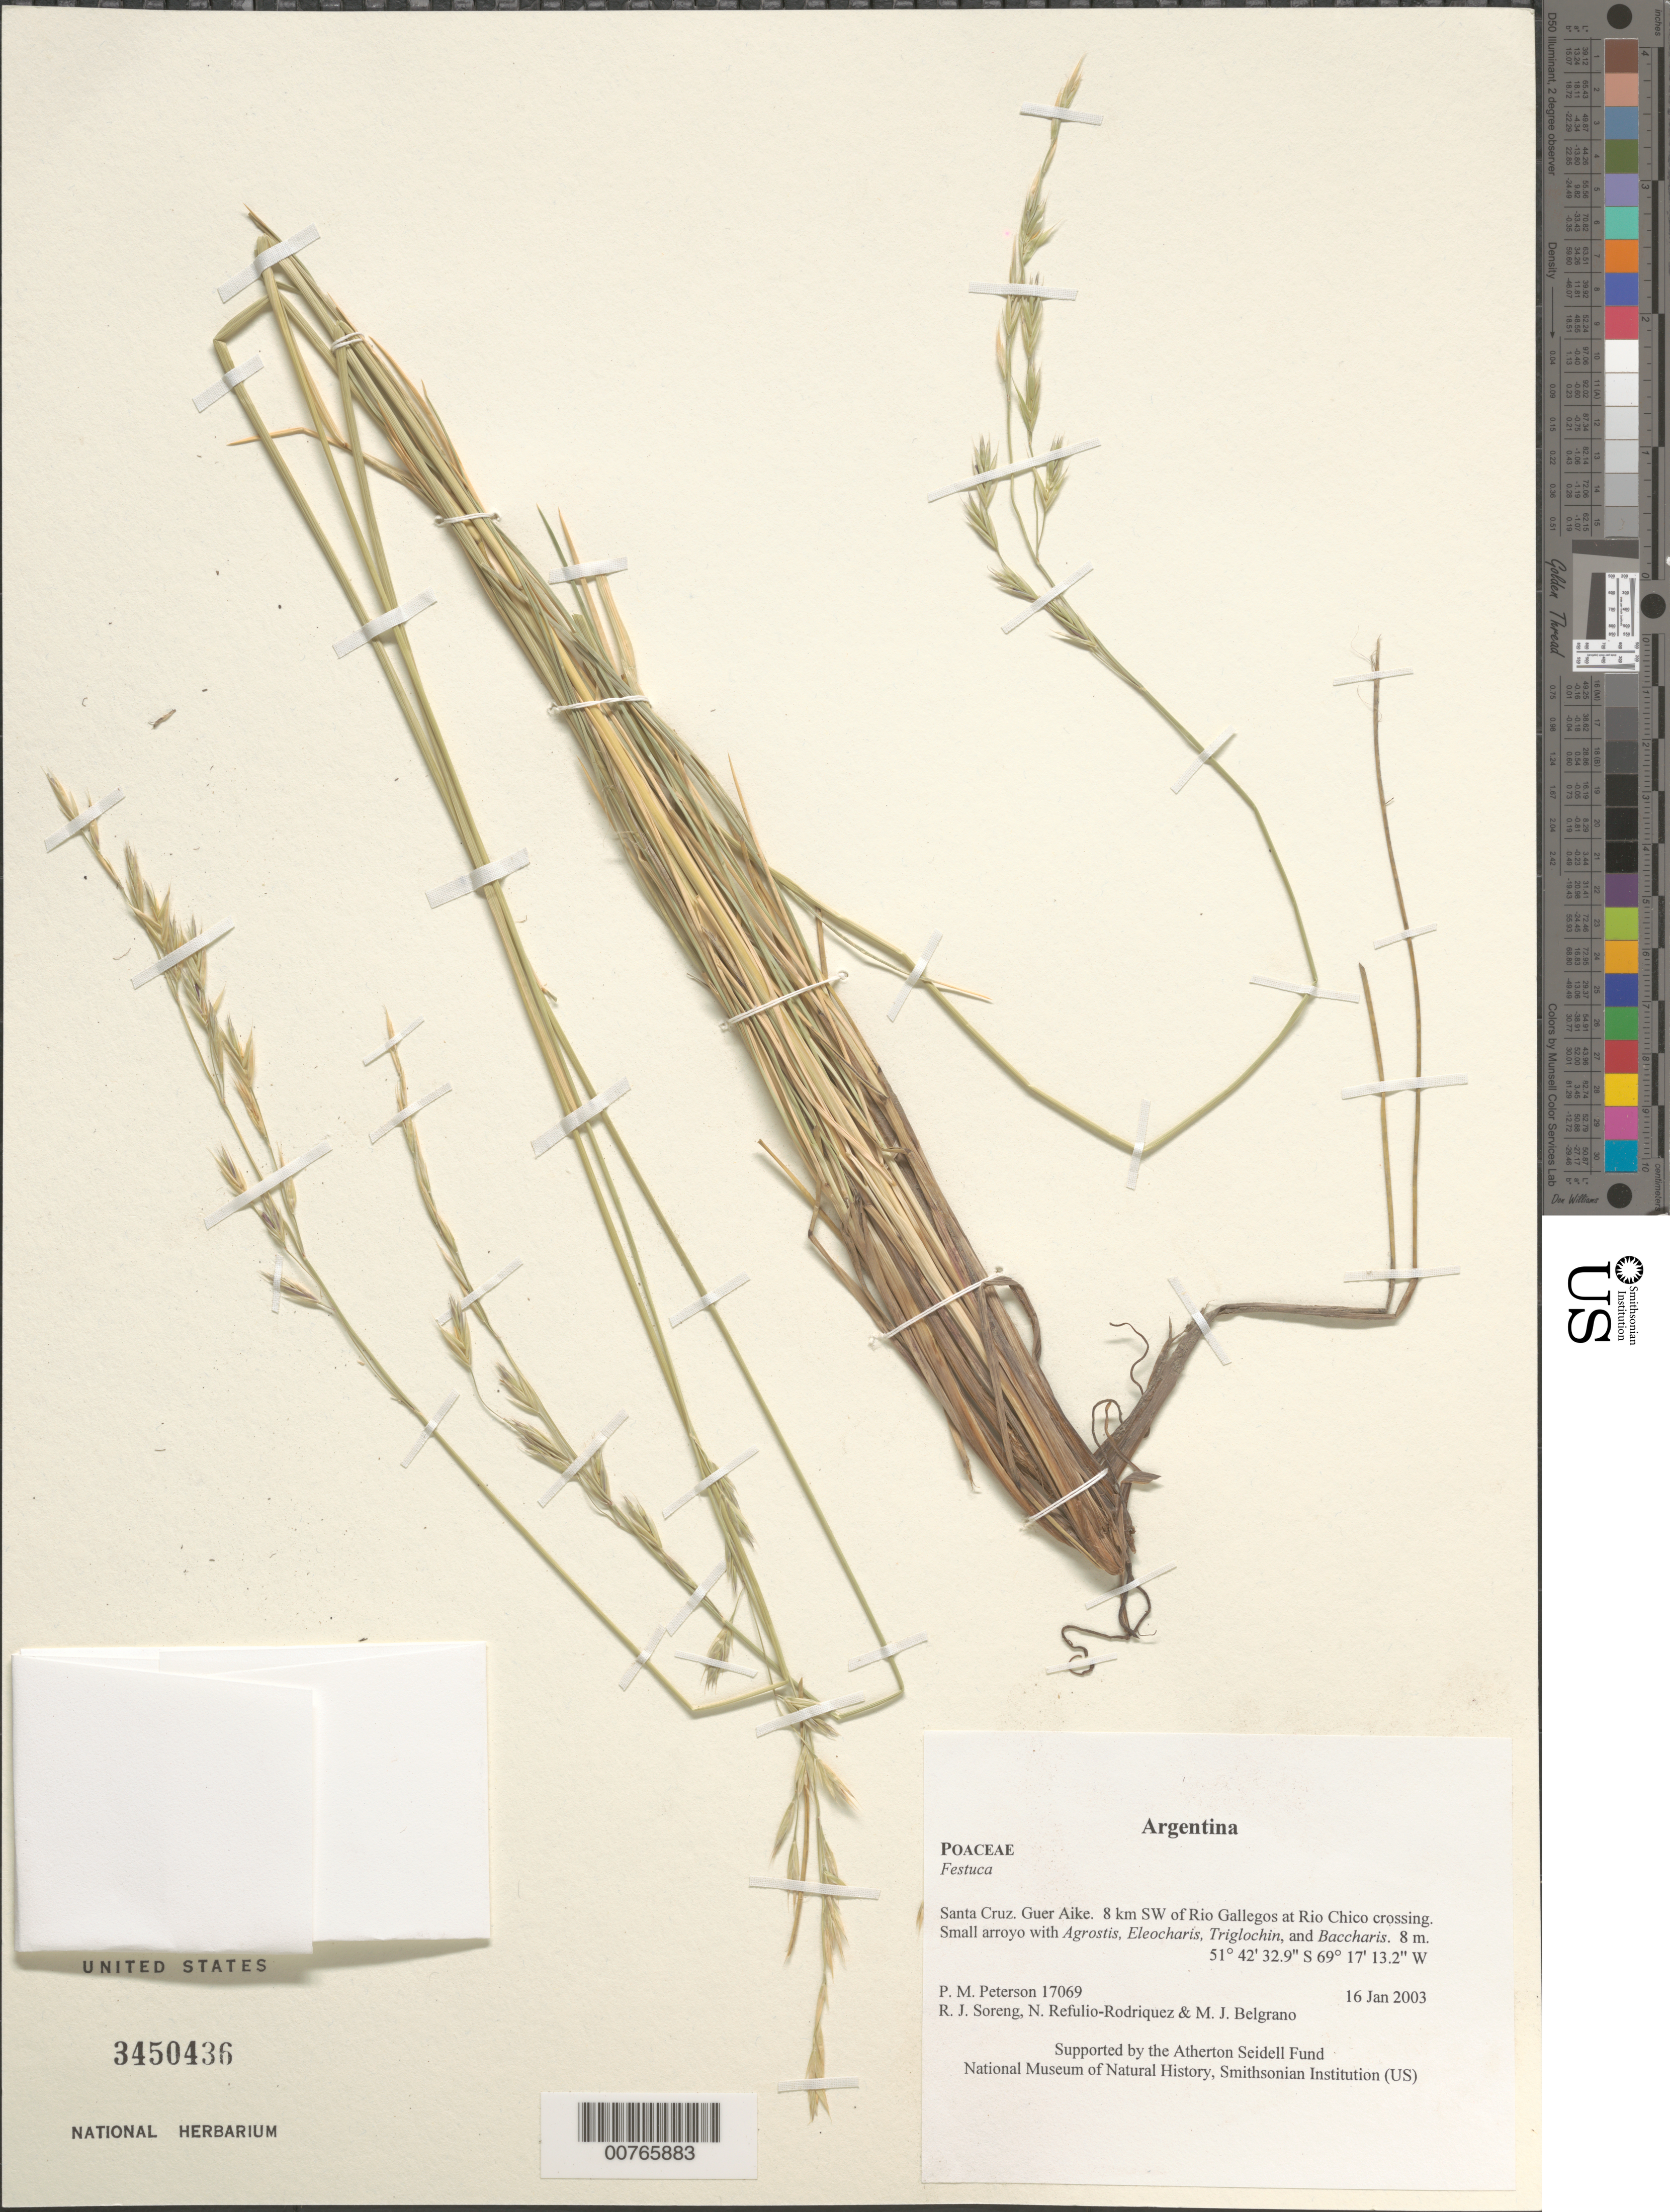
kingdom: Plantae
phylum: Tracheophyta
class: Liliopsida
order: Poales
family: Poaceae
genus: Festuca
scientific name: Festuca sp.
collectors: P. M. Peterson, R. J. Soreng, N. Refulio-Rodríguez & M. Belgrano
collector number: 17069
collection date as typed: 16 Jan 2003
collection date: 2003-01-16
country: Argentina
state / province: Santa Cruz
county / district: Guer Aike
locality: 8 km SW of Rio Gallegos at Rio Chico crossing. Small arroyo with Agrostis, Eleocharis, Triglochin, and Baccharis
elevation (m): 8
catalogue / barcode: US 3450436